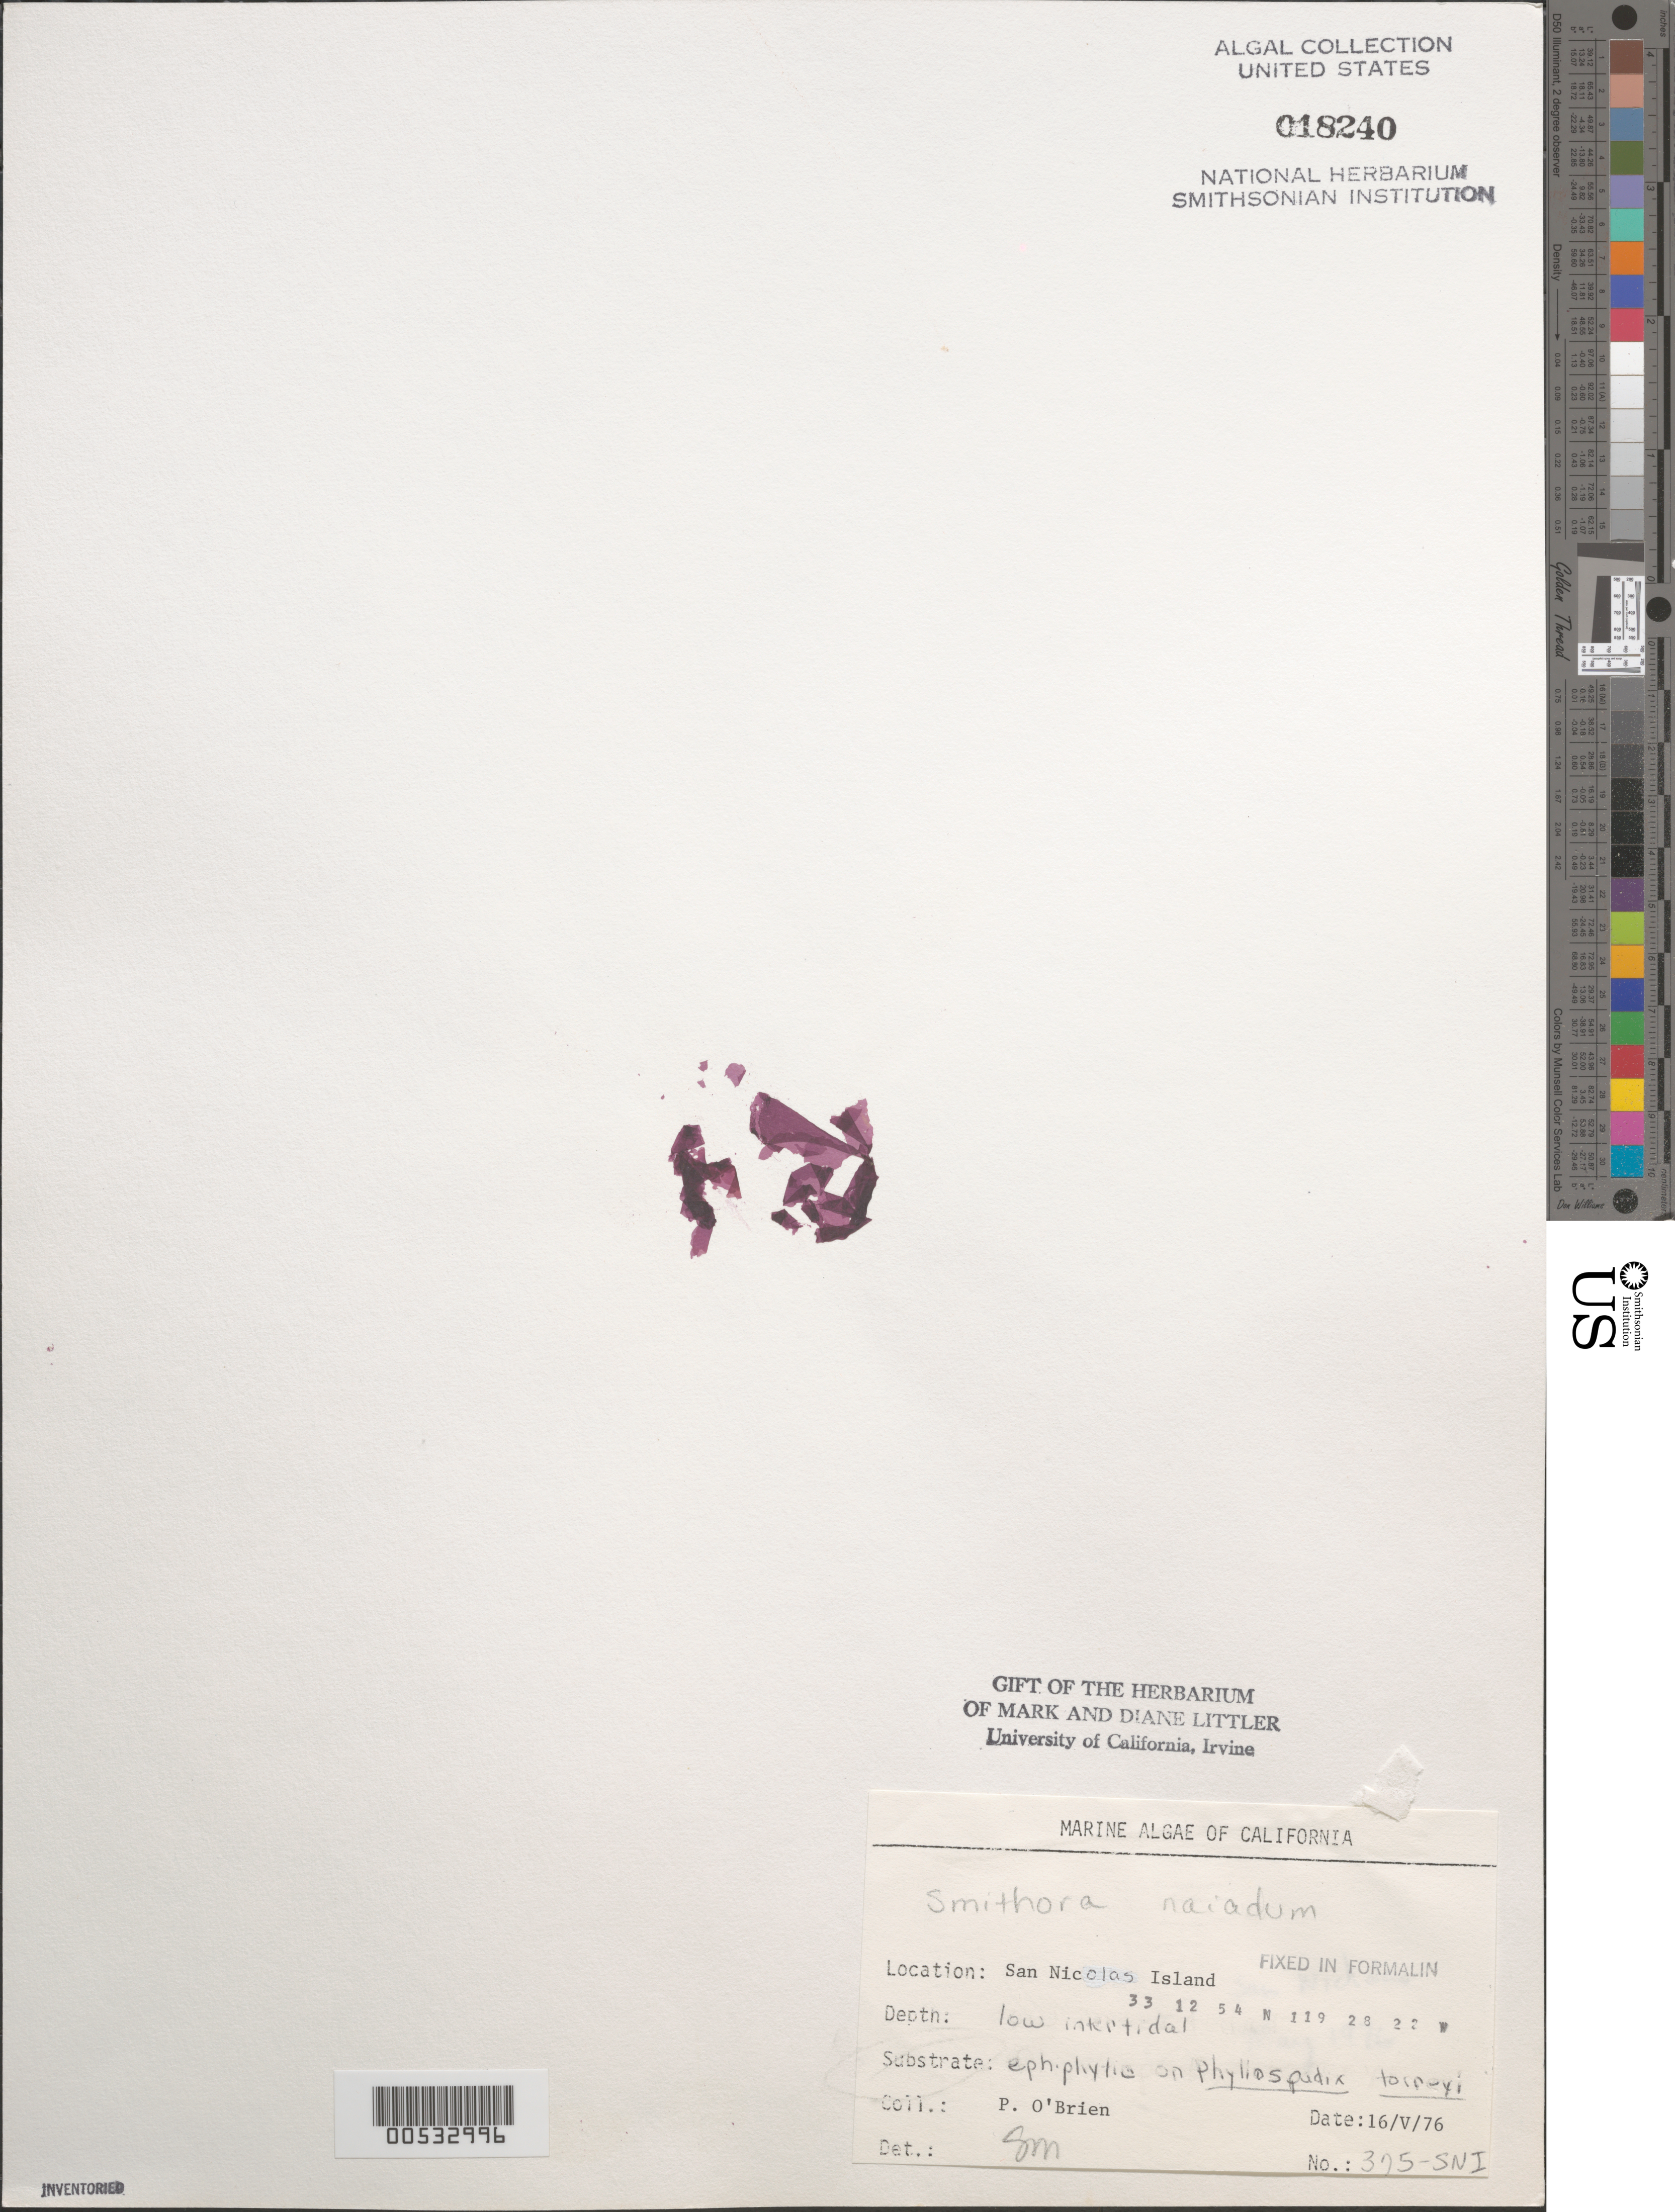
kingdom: Plantae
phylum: Rhodophyta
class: Compsopogonophyceae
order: Erythropeltidales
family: Erythrotrichiaceae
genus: Smithora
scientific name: Smithora naiadum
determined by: Murray, S. N.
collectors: P. O'Brien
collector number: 375-SNI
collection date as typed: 16 May 1976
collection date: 1976-05-16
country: United States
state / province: California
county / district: Ventura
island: San Nicolas Island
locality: Dutch Harbor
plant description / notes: BLM-SOCALBIGHT Rocky Intertidal Survey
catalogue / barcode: US 18240